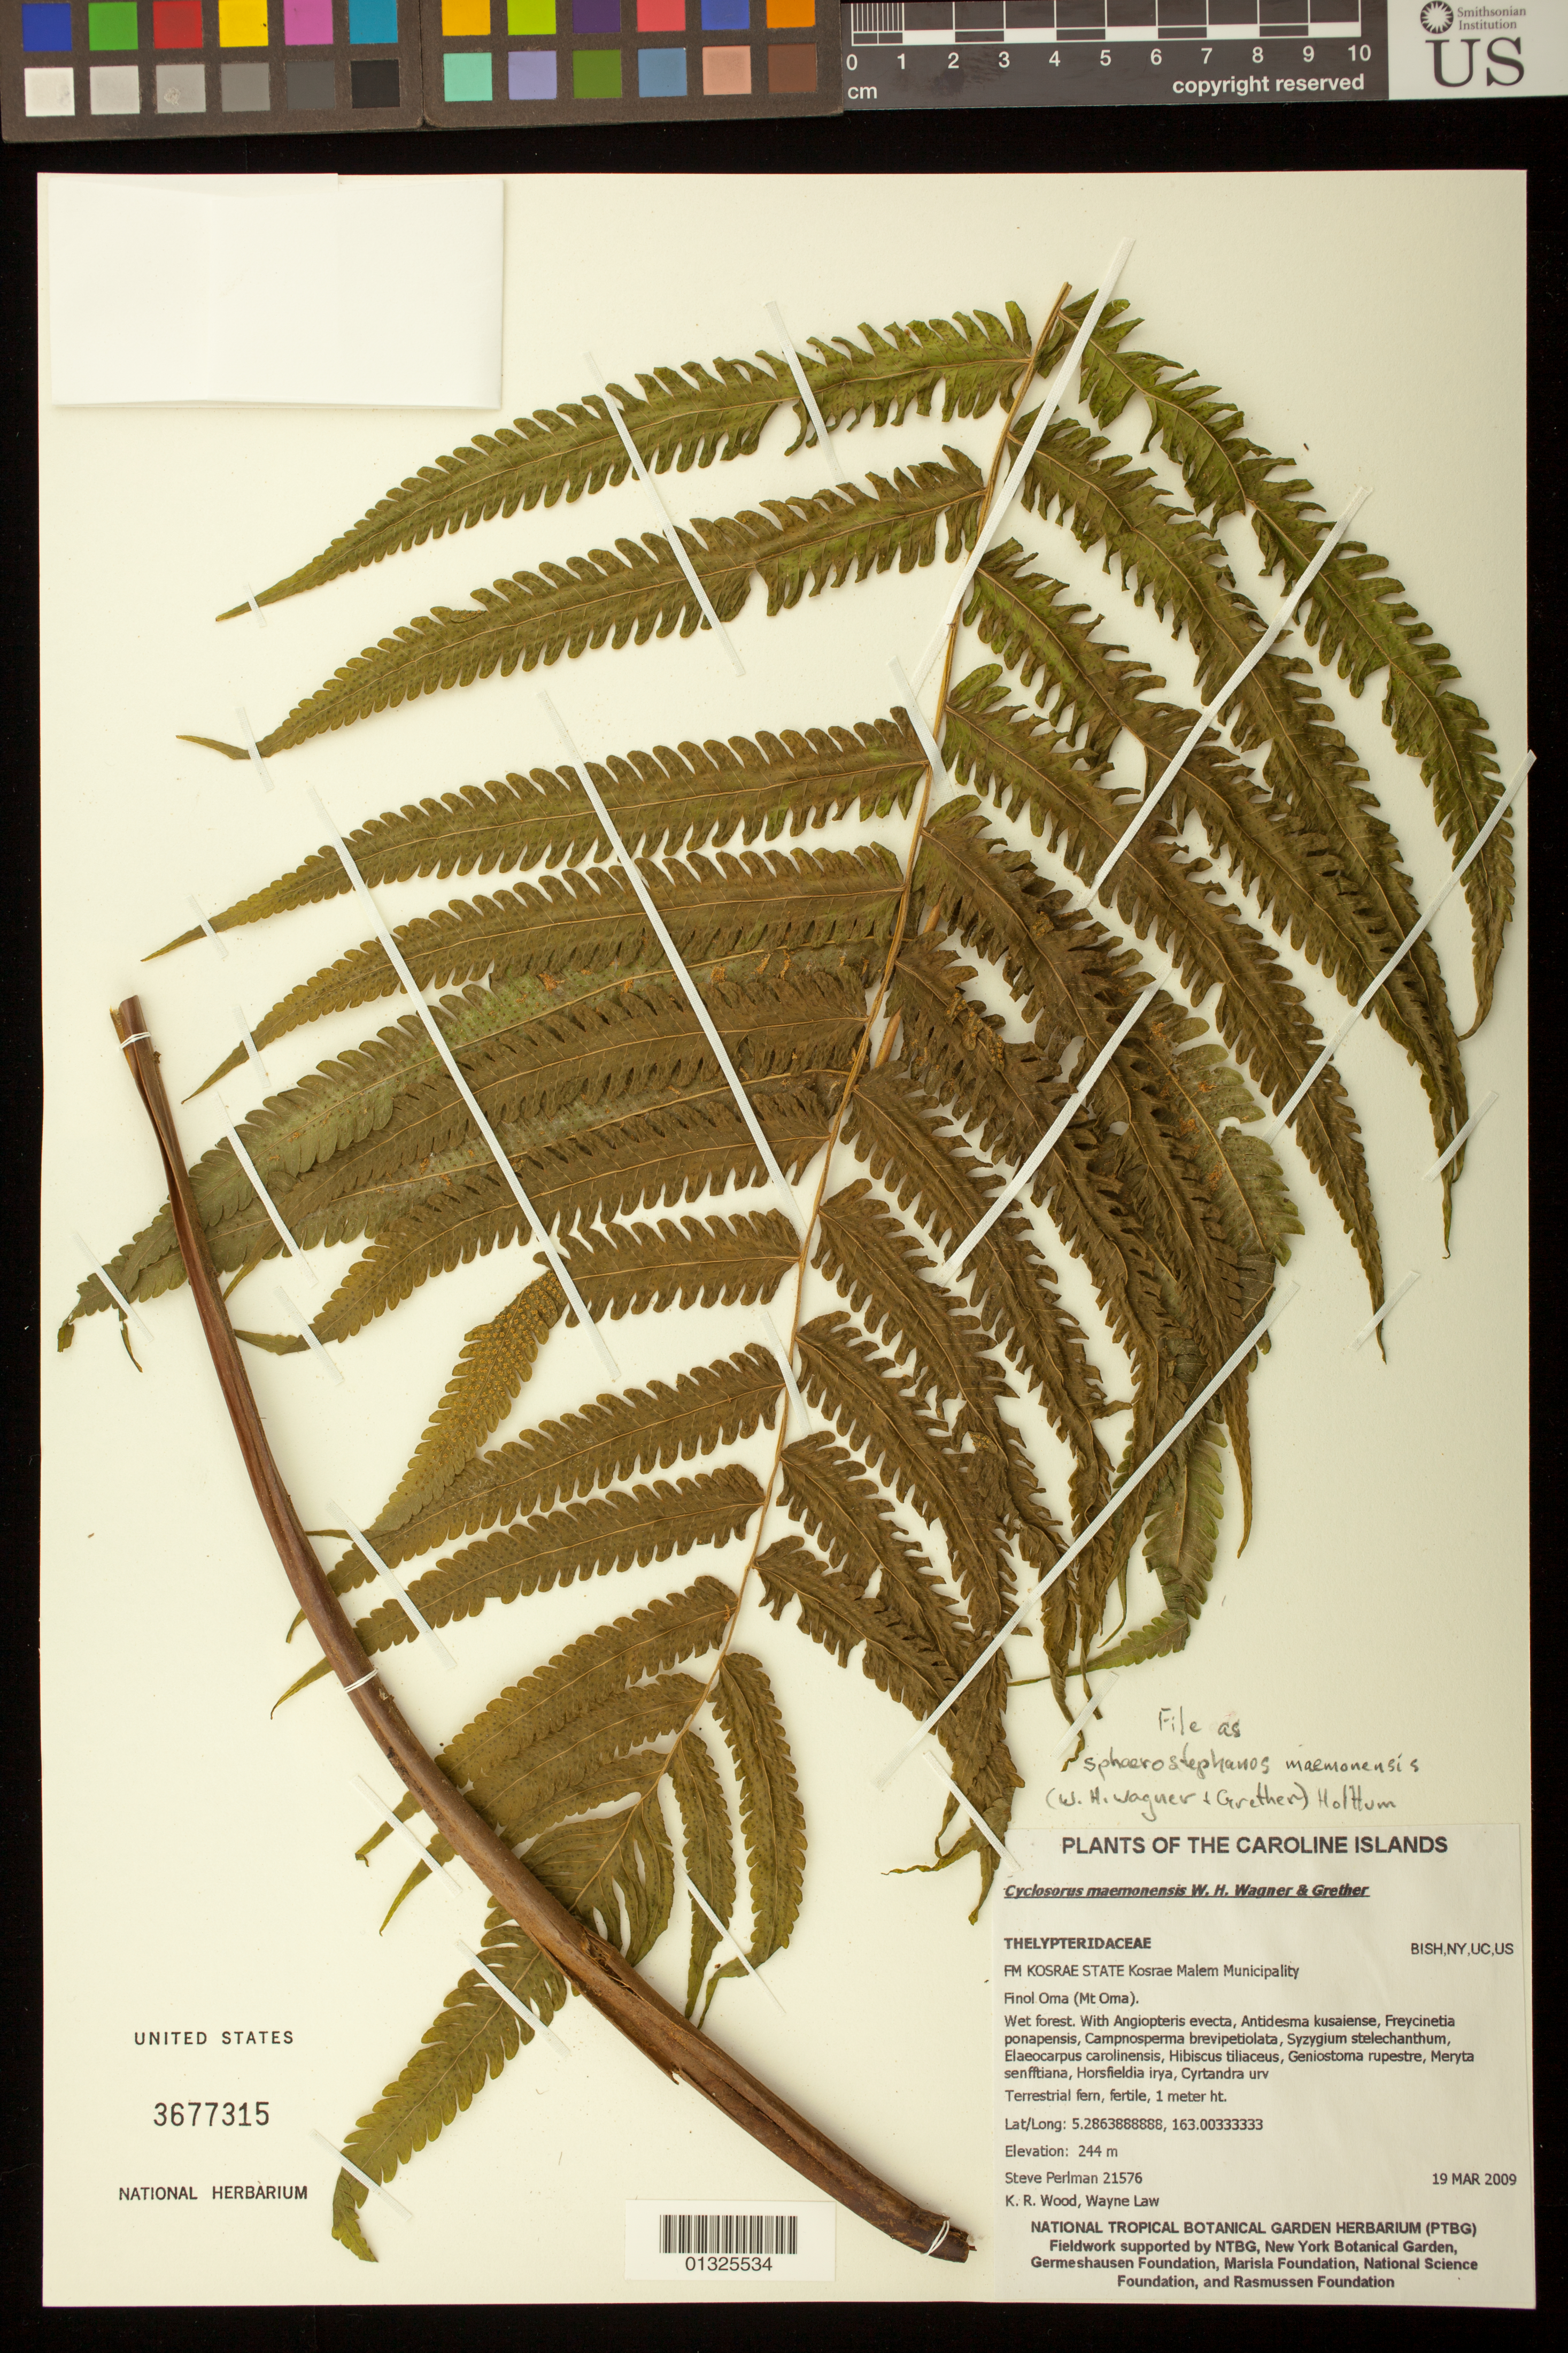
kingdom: Plantae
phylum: Tracheophyta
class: Polypodiopsida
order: Polypodiales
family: Thelypteridaceae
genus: Sphaerostephanos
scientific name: Sphaerostephanos maemonensis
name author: (W.H. Wagner & Grether) Holttum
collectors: S. P. Perlman, K. R. Wood & W. Law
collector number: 21576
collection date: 2009-03-19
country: Micronesia, Federated States of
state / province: Kosrae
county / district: Malem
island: Kosrae [Kusaie]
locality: Finol Oma (Mt. Oma).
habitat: Wet forest.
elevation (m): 244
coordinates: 5.2863888888, 163.00333333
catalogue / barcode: US 3677315